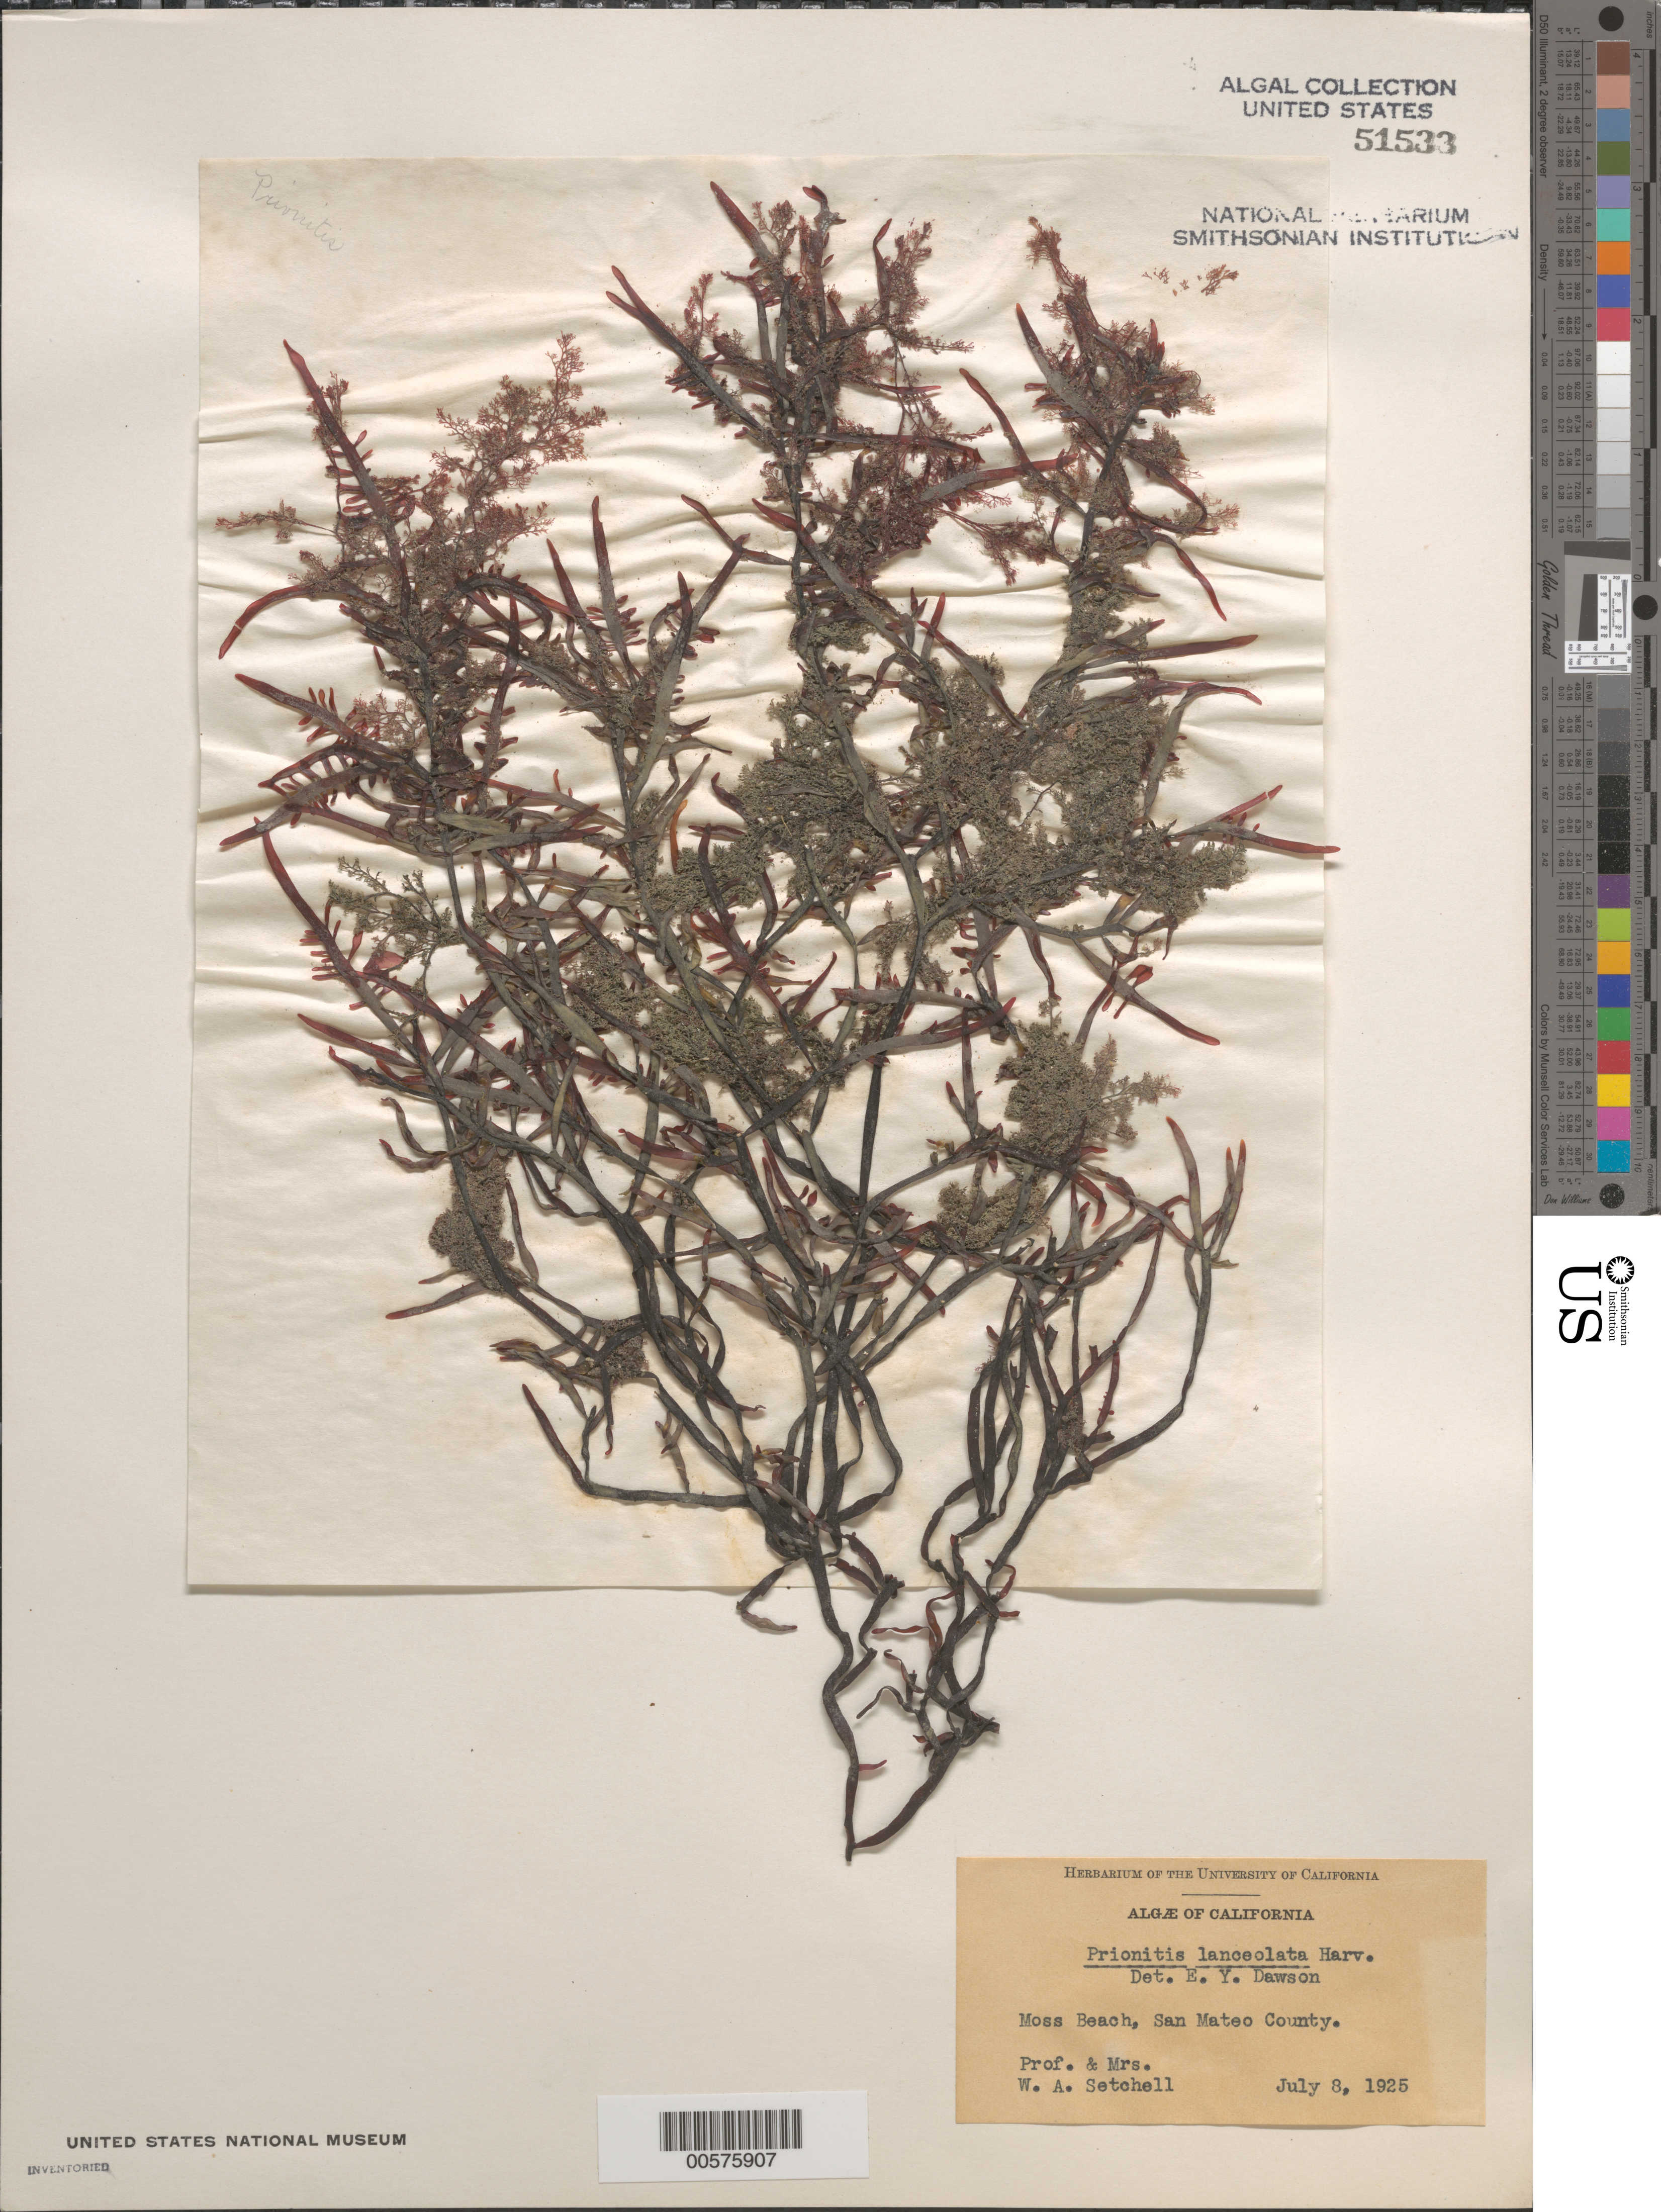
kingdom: Plantae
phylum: Rhodophyta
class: Florideophyceae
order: Cryptonemiales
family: Cryptonemiaceae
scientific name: Prionitis lanceolata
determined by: Dawson, E. Y.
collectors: W. Setchell & C. B. Setchell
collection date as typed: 08 Jul 1925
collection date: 1925-07-08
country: United States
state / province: California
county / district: San Mateo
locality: Moss Beach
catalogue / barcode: US 51533